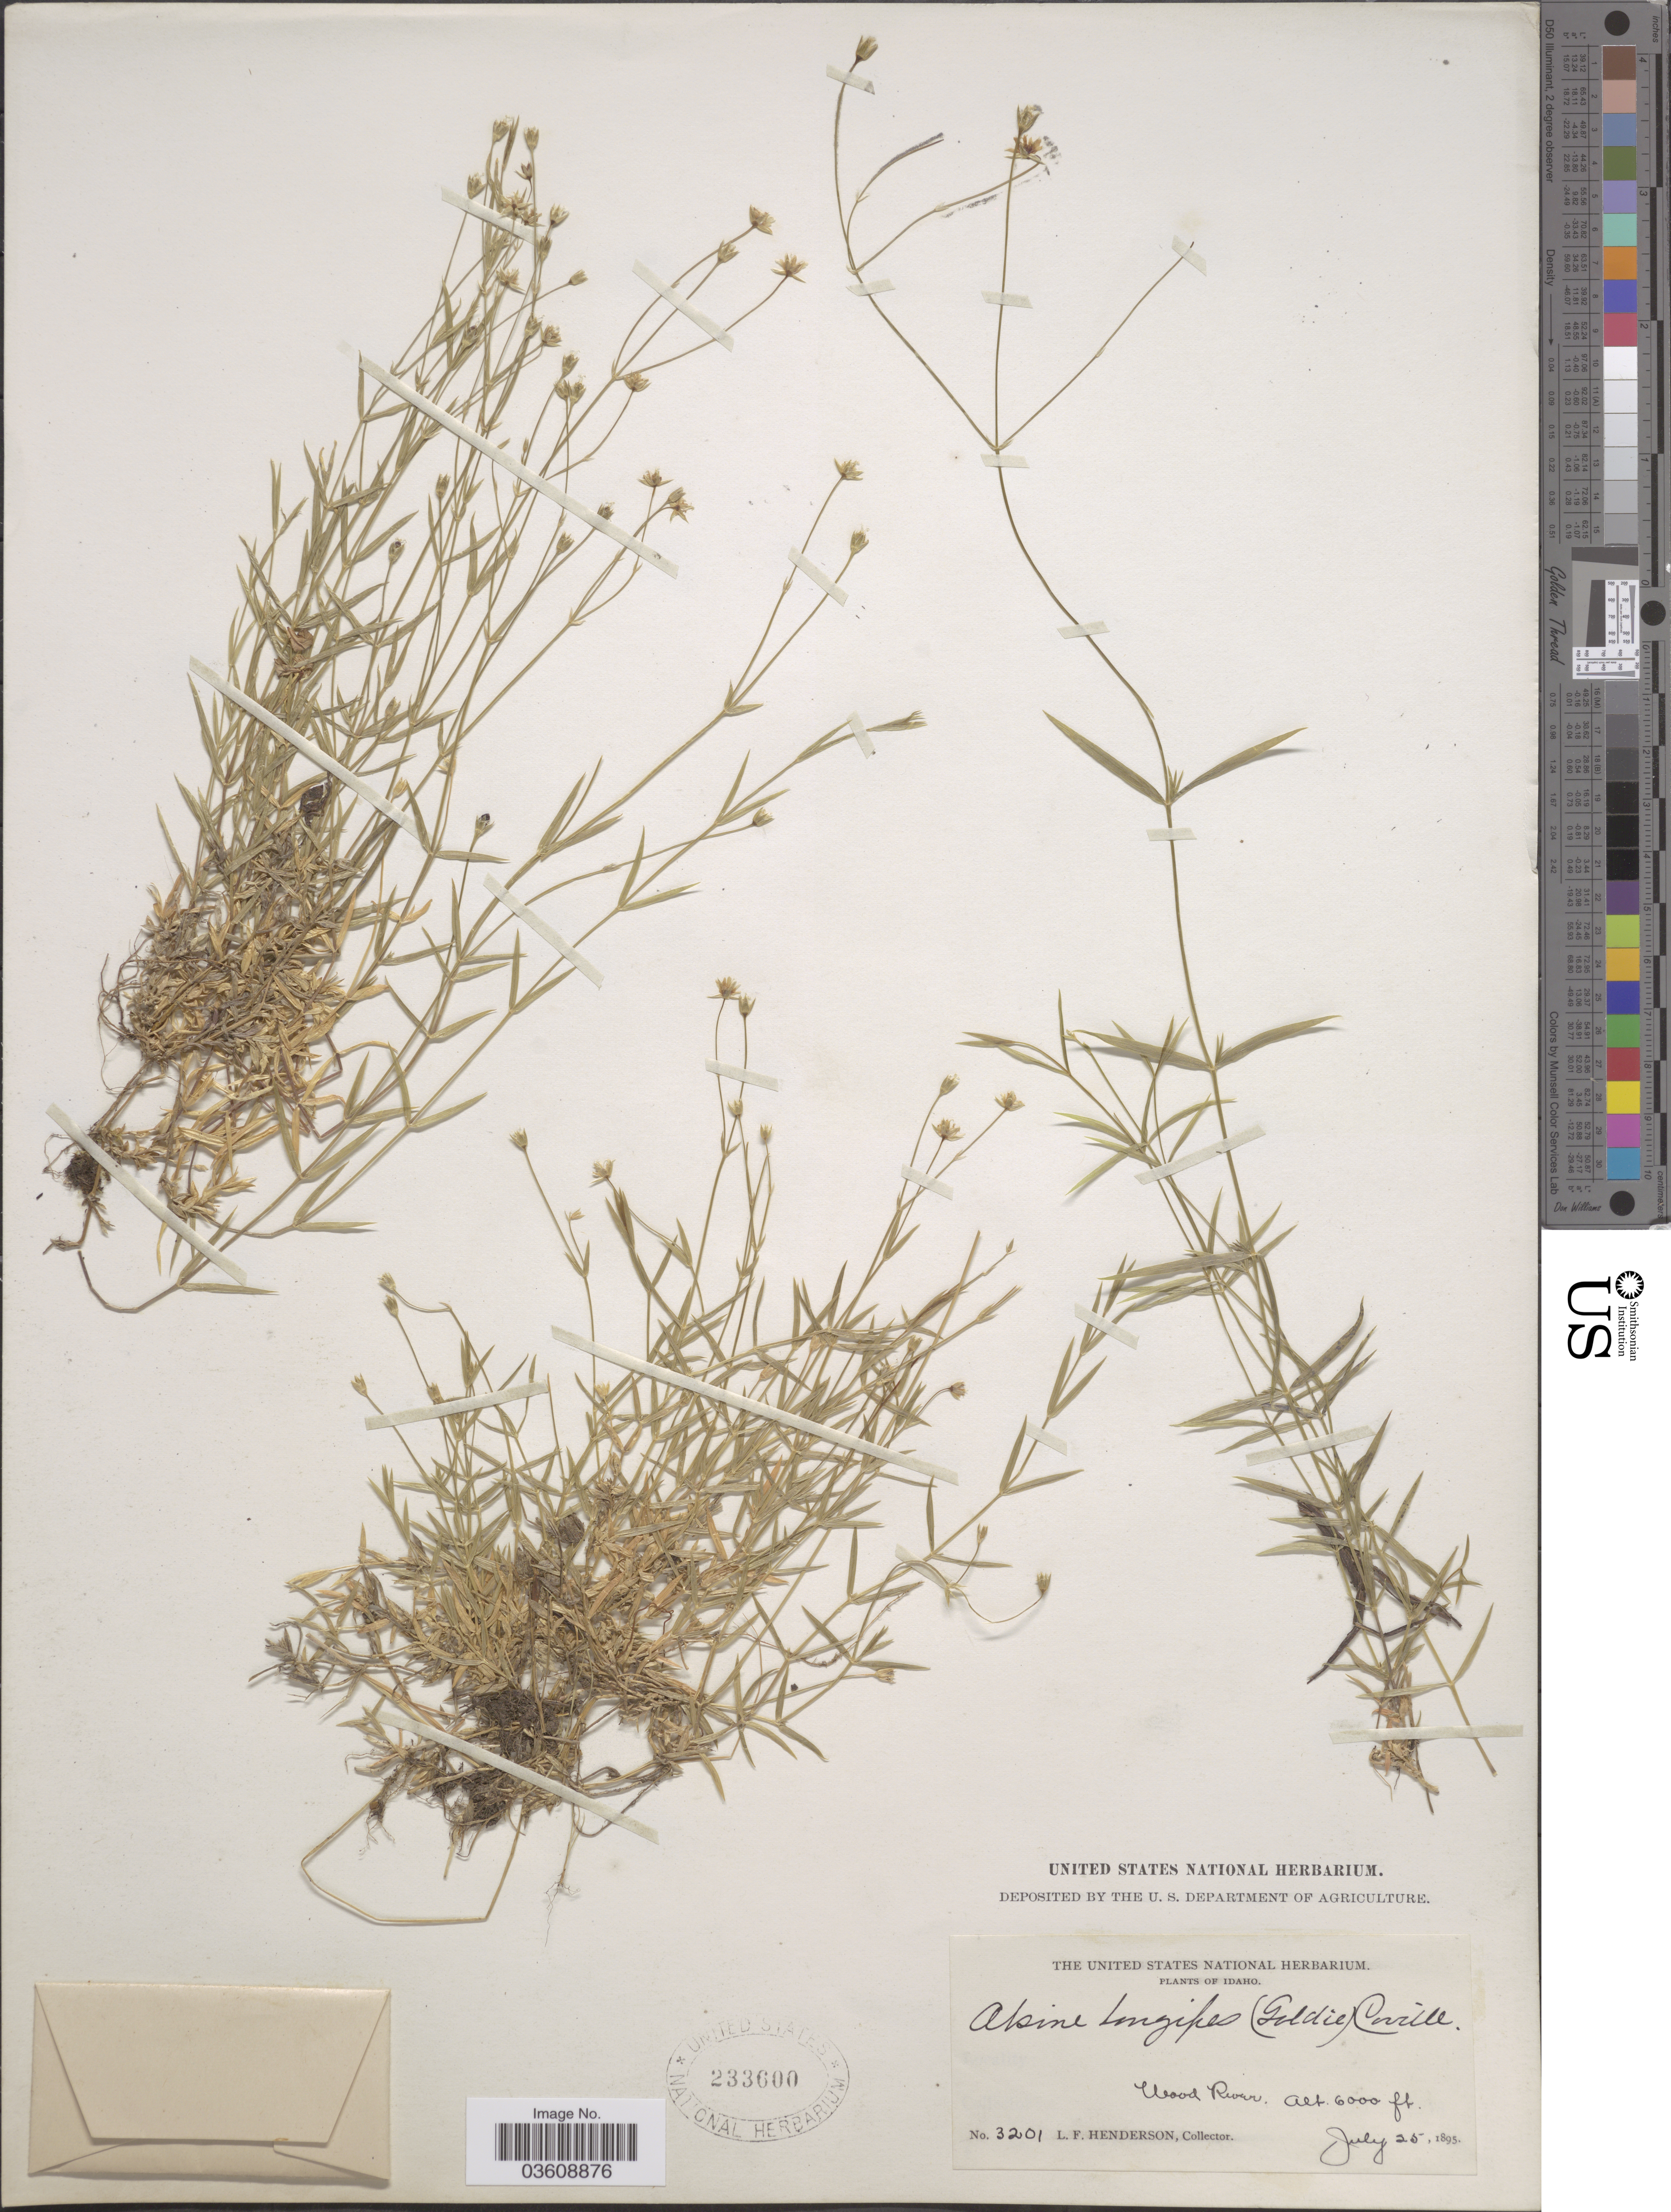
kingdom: Plantae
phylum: Tracheophyta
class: Magnoliopsida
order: Caryophyllales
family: Caryophyllaceae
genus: Stellaria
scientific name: Stellaria longipes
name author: Goldie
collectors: L. Henderson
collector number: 3201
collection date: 1895-07-25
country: United States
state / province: Idaho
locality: Wood River.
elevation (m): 1829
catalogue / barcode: US 233600